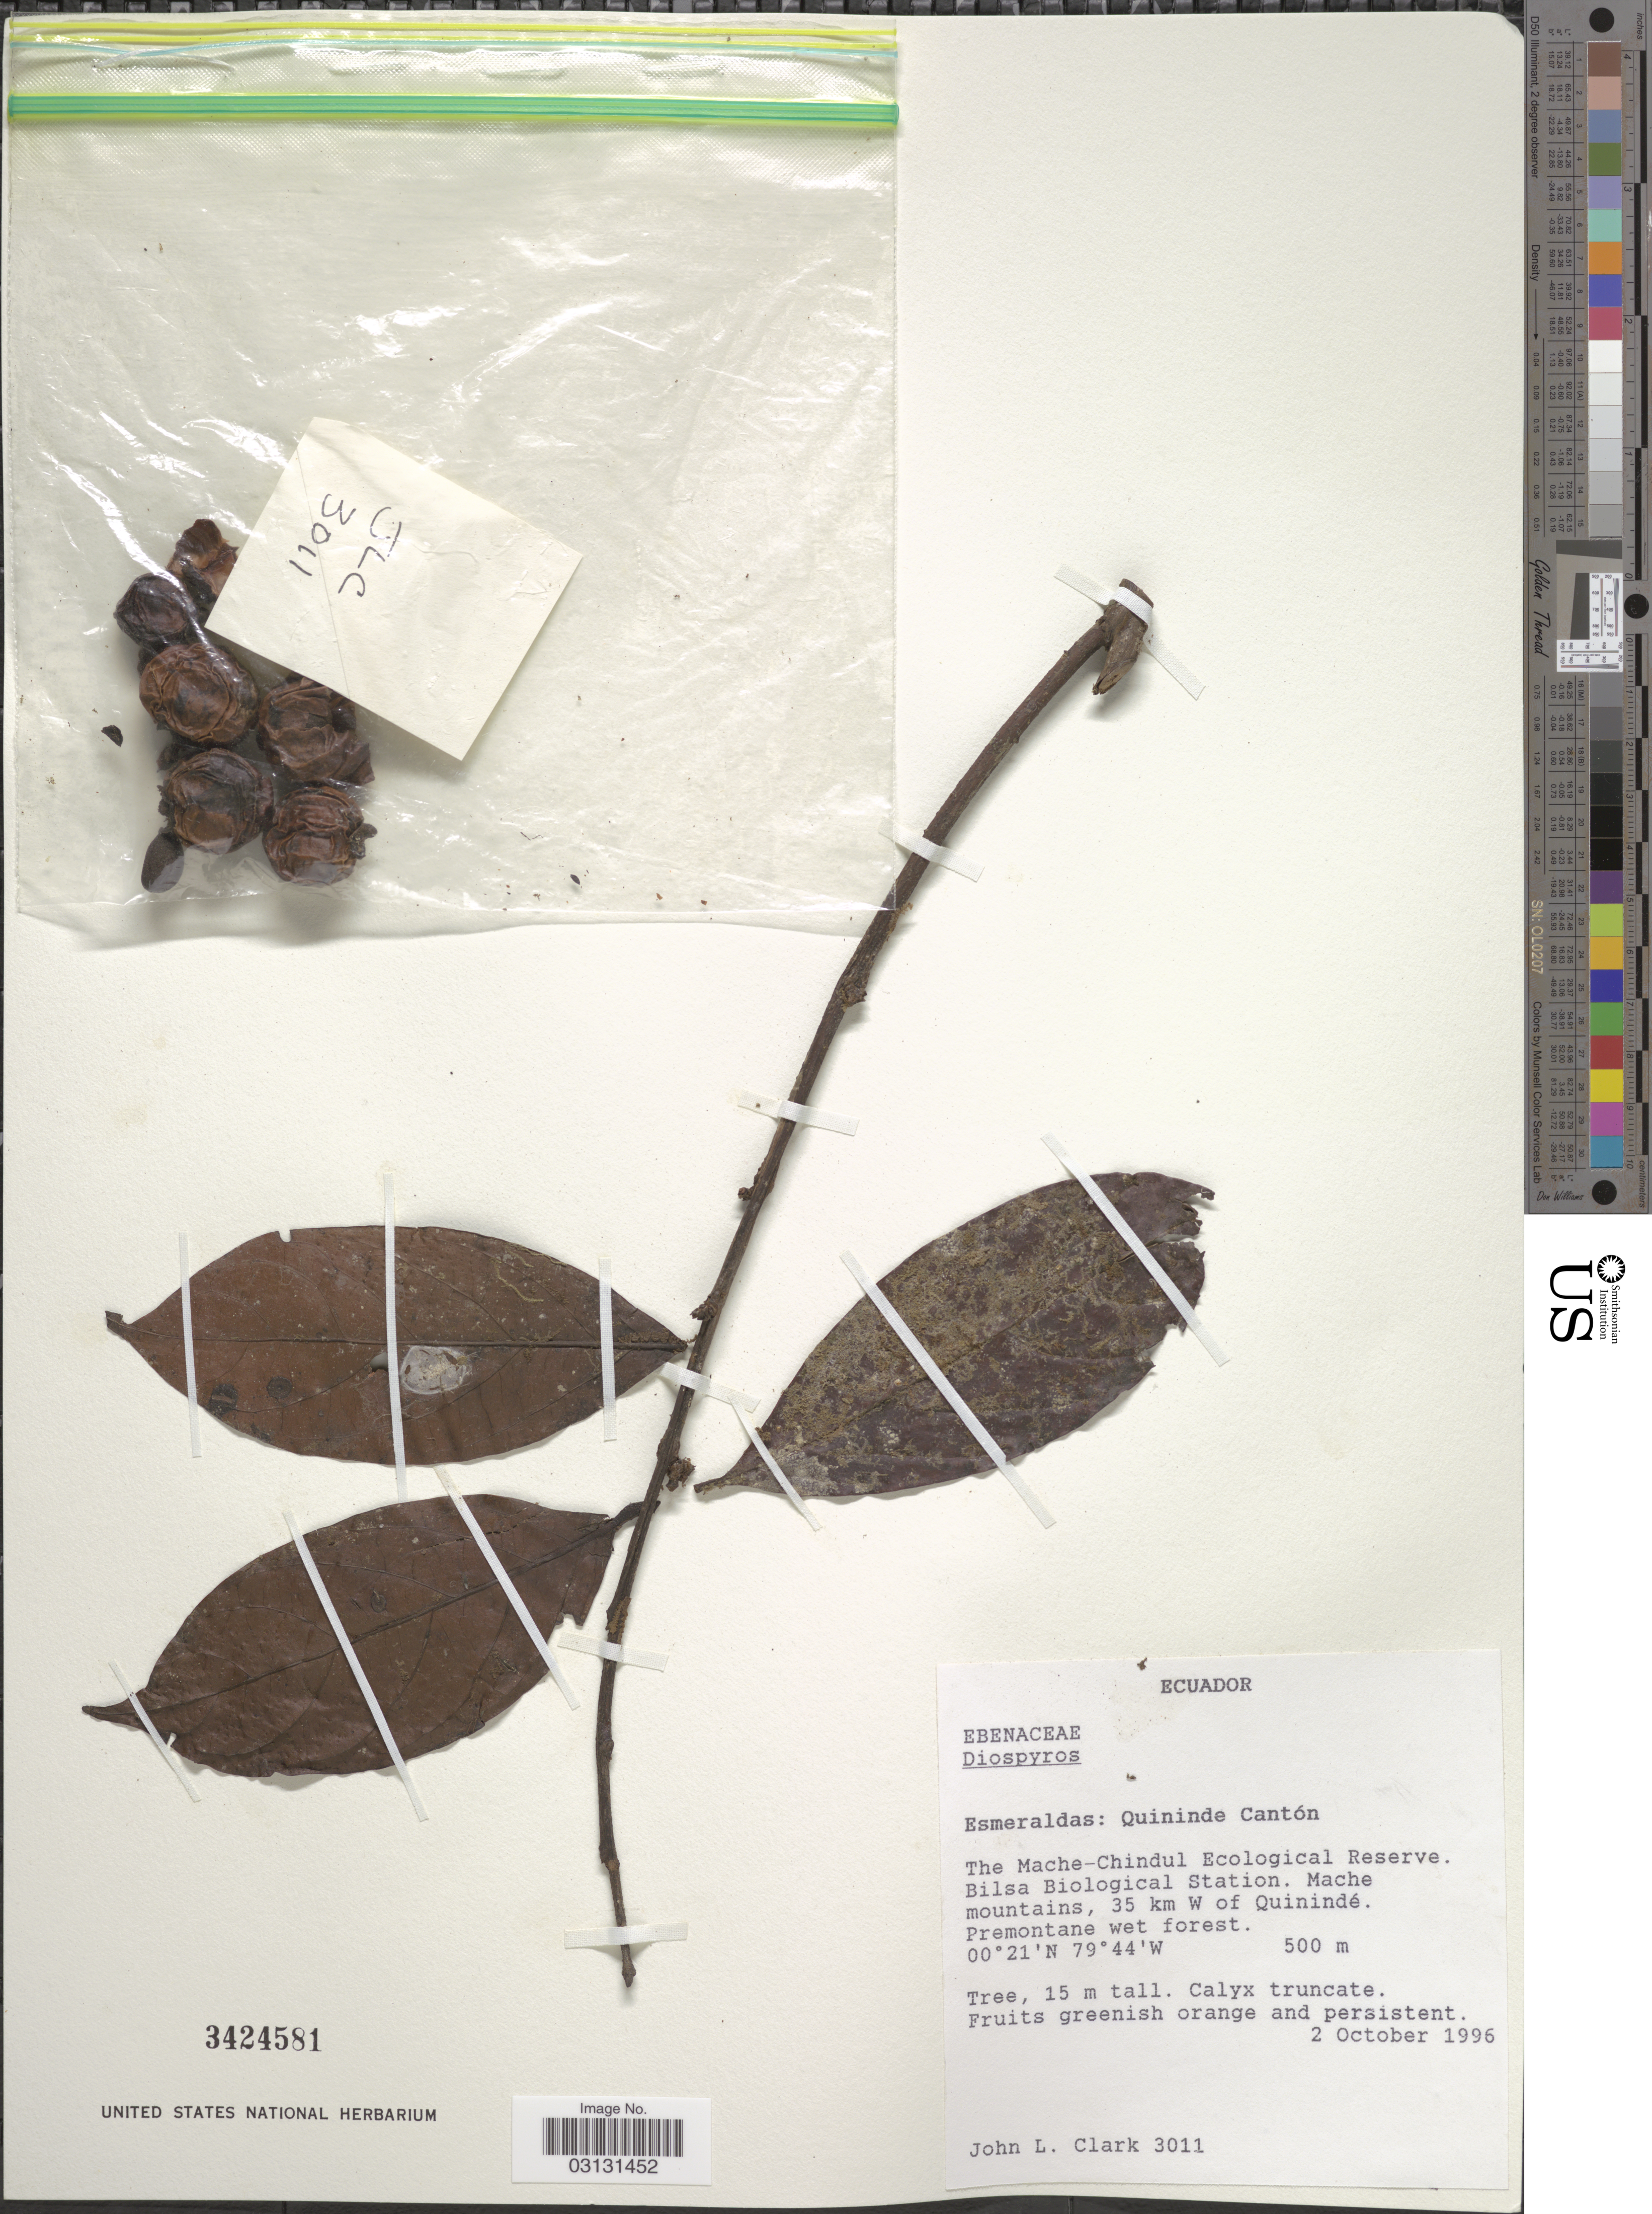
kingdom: Plantae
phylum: Tracheophyta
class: Magnoliopsida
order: Ericales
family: Ebenaceae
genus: Diospyros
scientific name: Diospyros sp.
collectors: J. L. Clark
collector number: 3011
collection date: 1996-10-02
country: Ecuador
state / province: Esmeraldas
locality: Quininde Cantón. The Mache-Chindul Ecological Reserve. Bilsa Biological Station. Mache mountains, 35 km W of Quinindé.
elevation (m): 500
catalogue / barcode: US 3424581